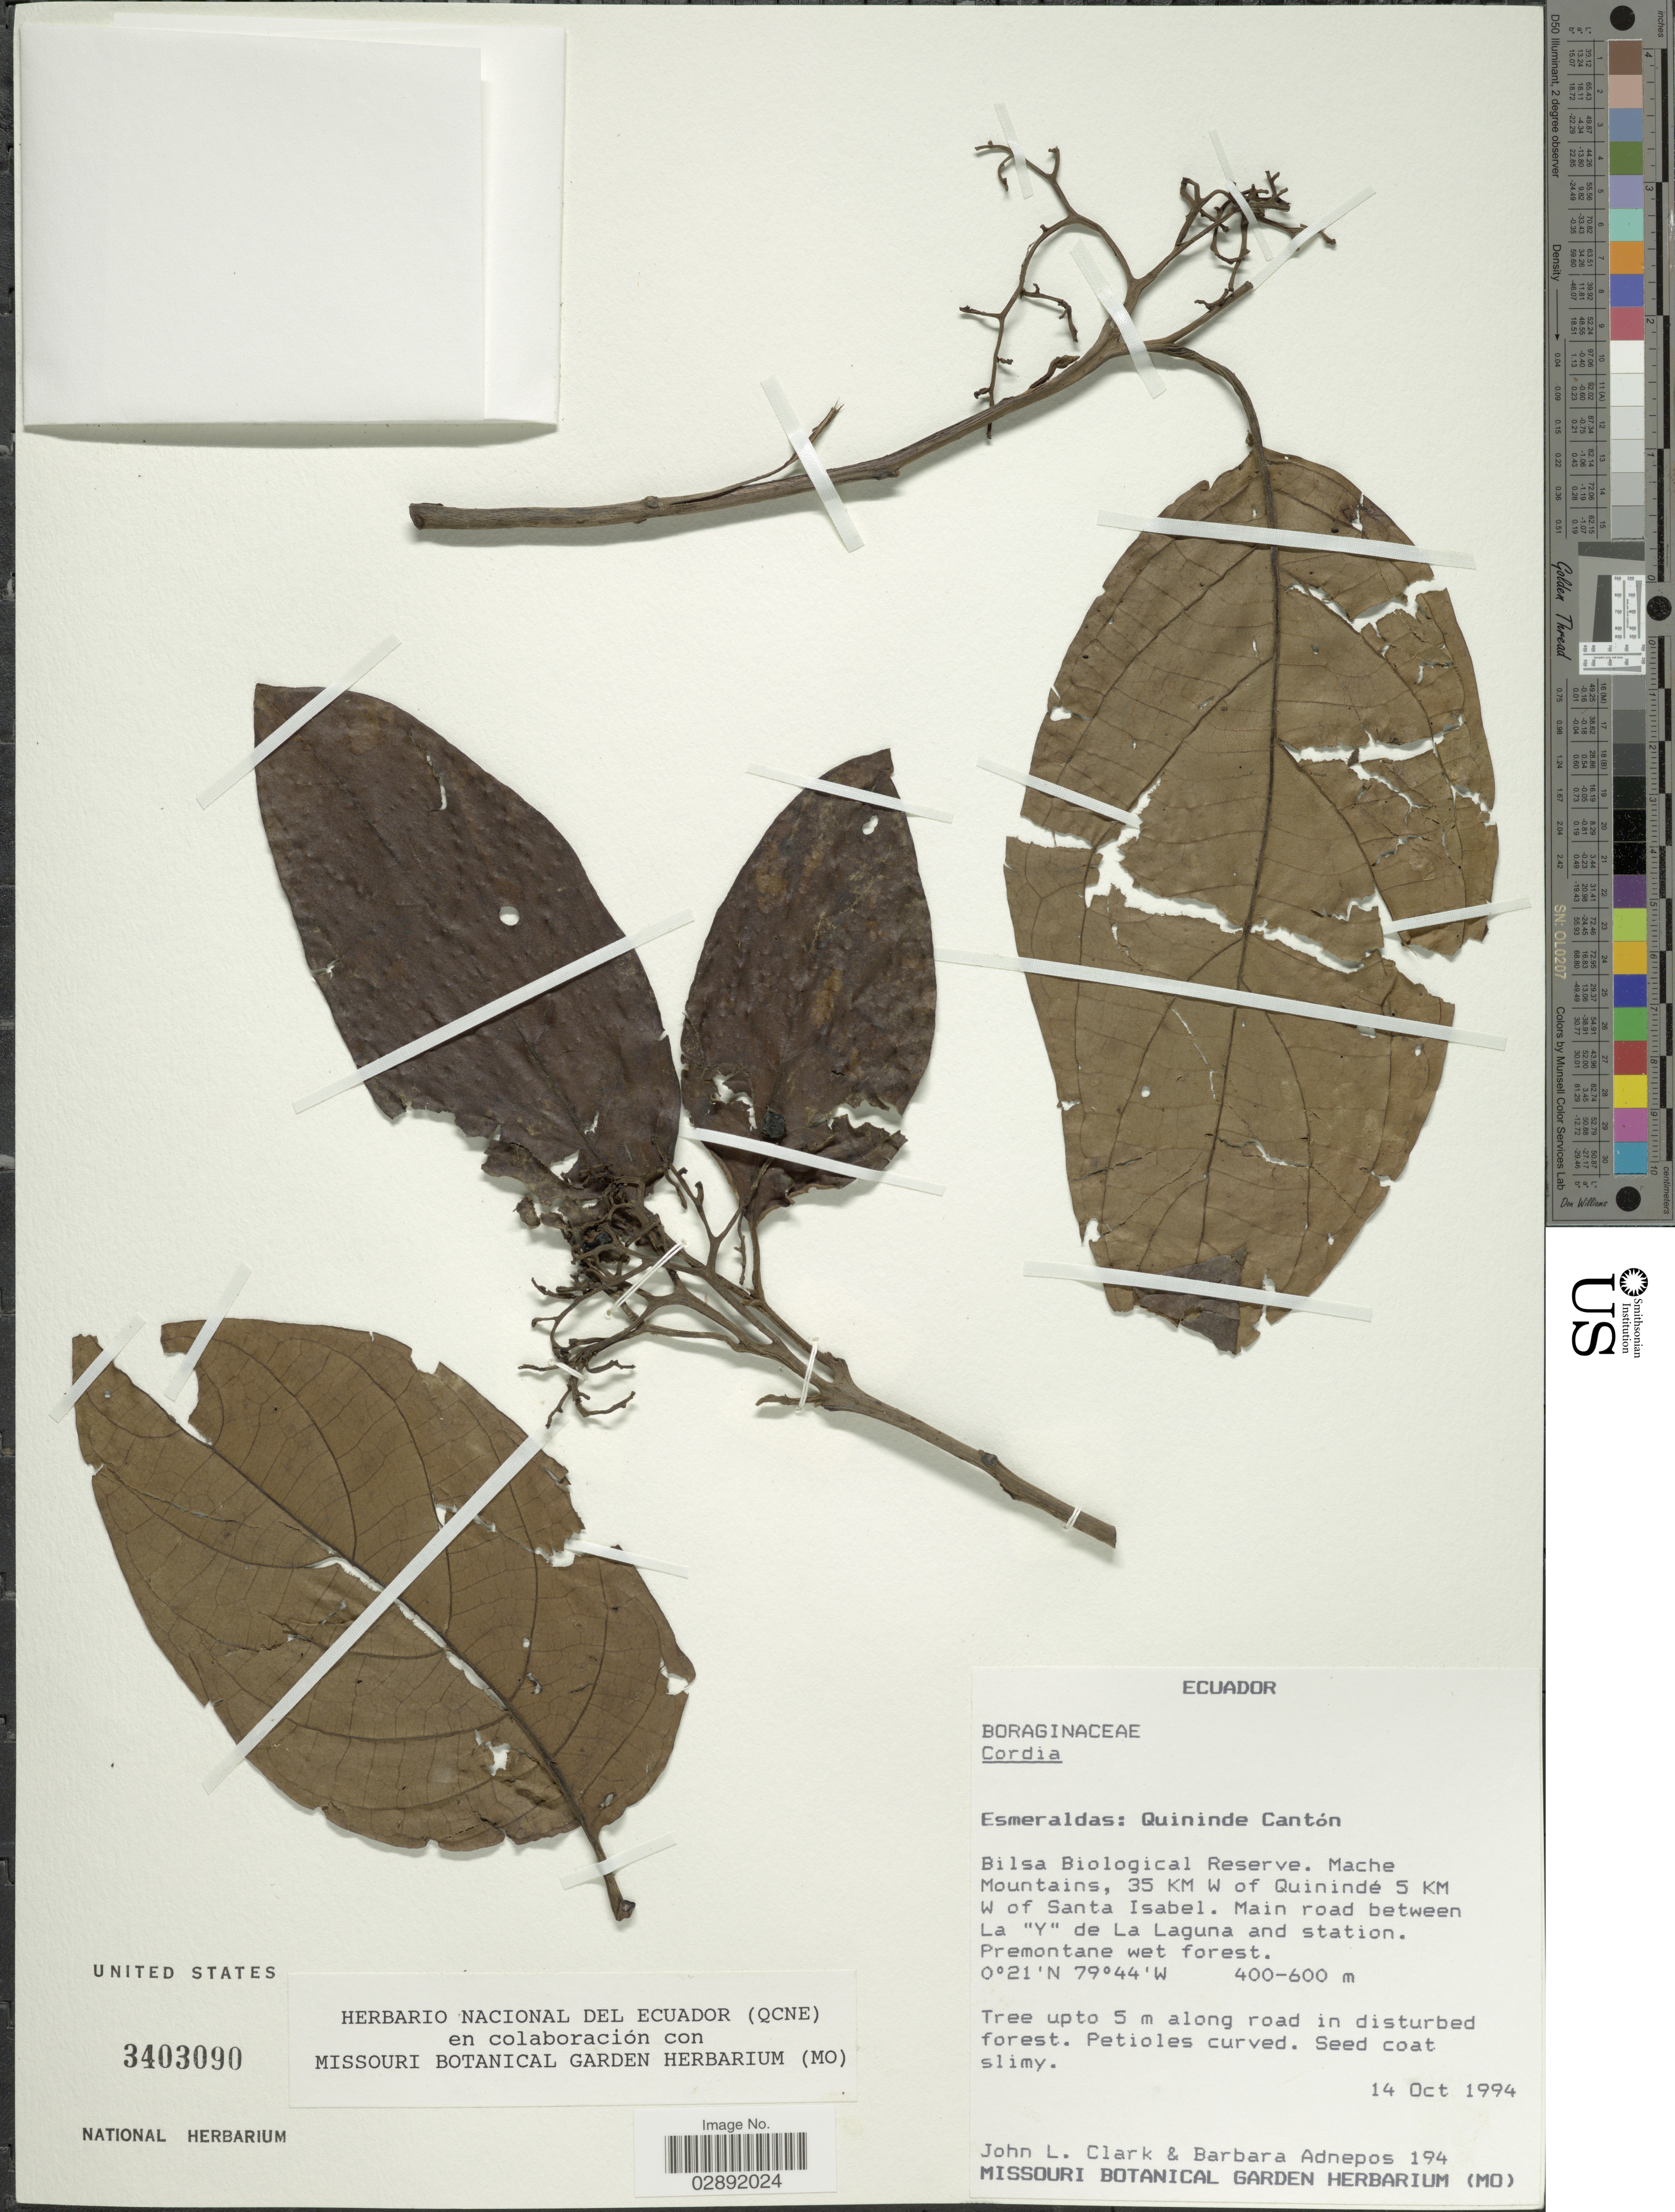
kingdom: Plantae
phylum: Tracheophyta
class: Magnoliopsida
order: Boraginales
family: Cordiaceae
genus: Cordia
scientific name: Cordia sp.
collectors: J. L. Clark & B. Adnepos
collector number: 194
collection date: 1994-10-14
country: Ecuador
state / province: Esmeraldas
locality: Quininde Cantón, Bilsa Biological Station. Mache Mountains, 35 KM W of Quinindé, 5 KM W of Santa Isabel. Main road between La "Y" de la Laguna and station.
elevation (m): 400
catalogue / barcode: US 3403090